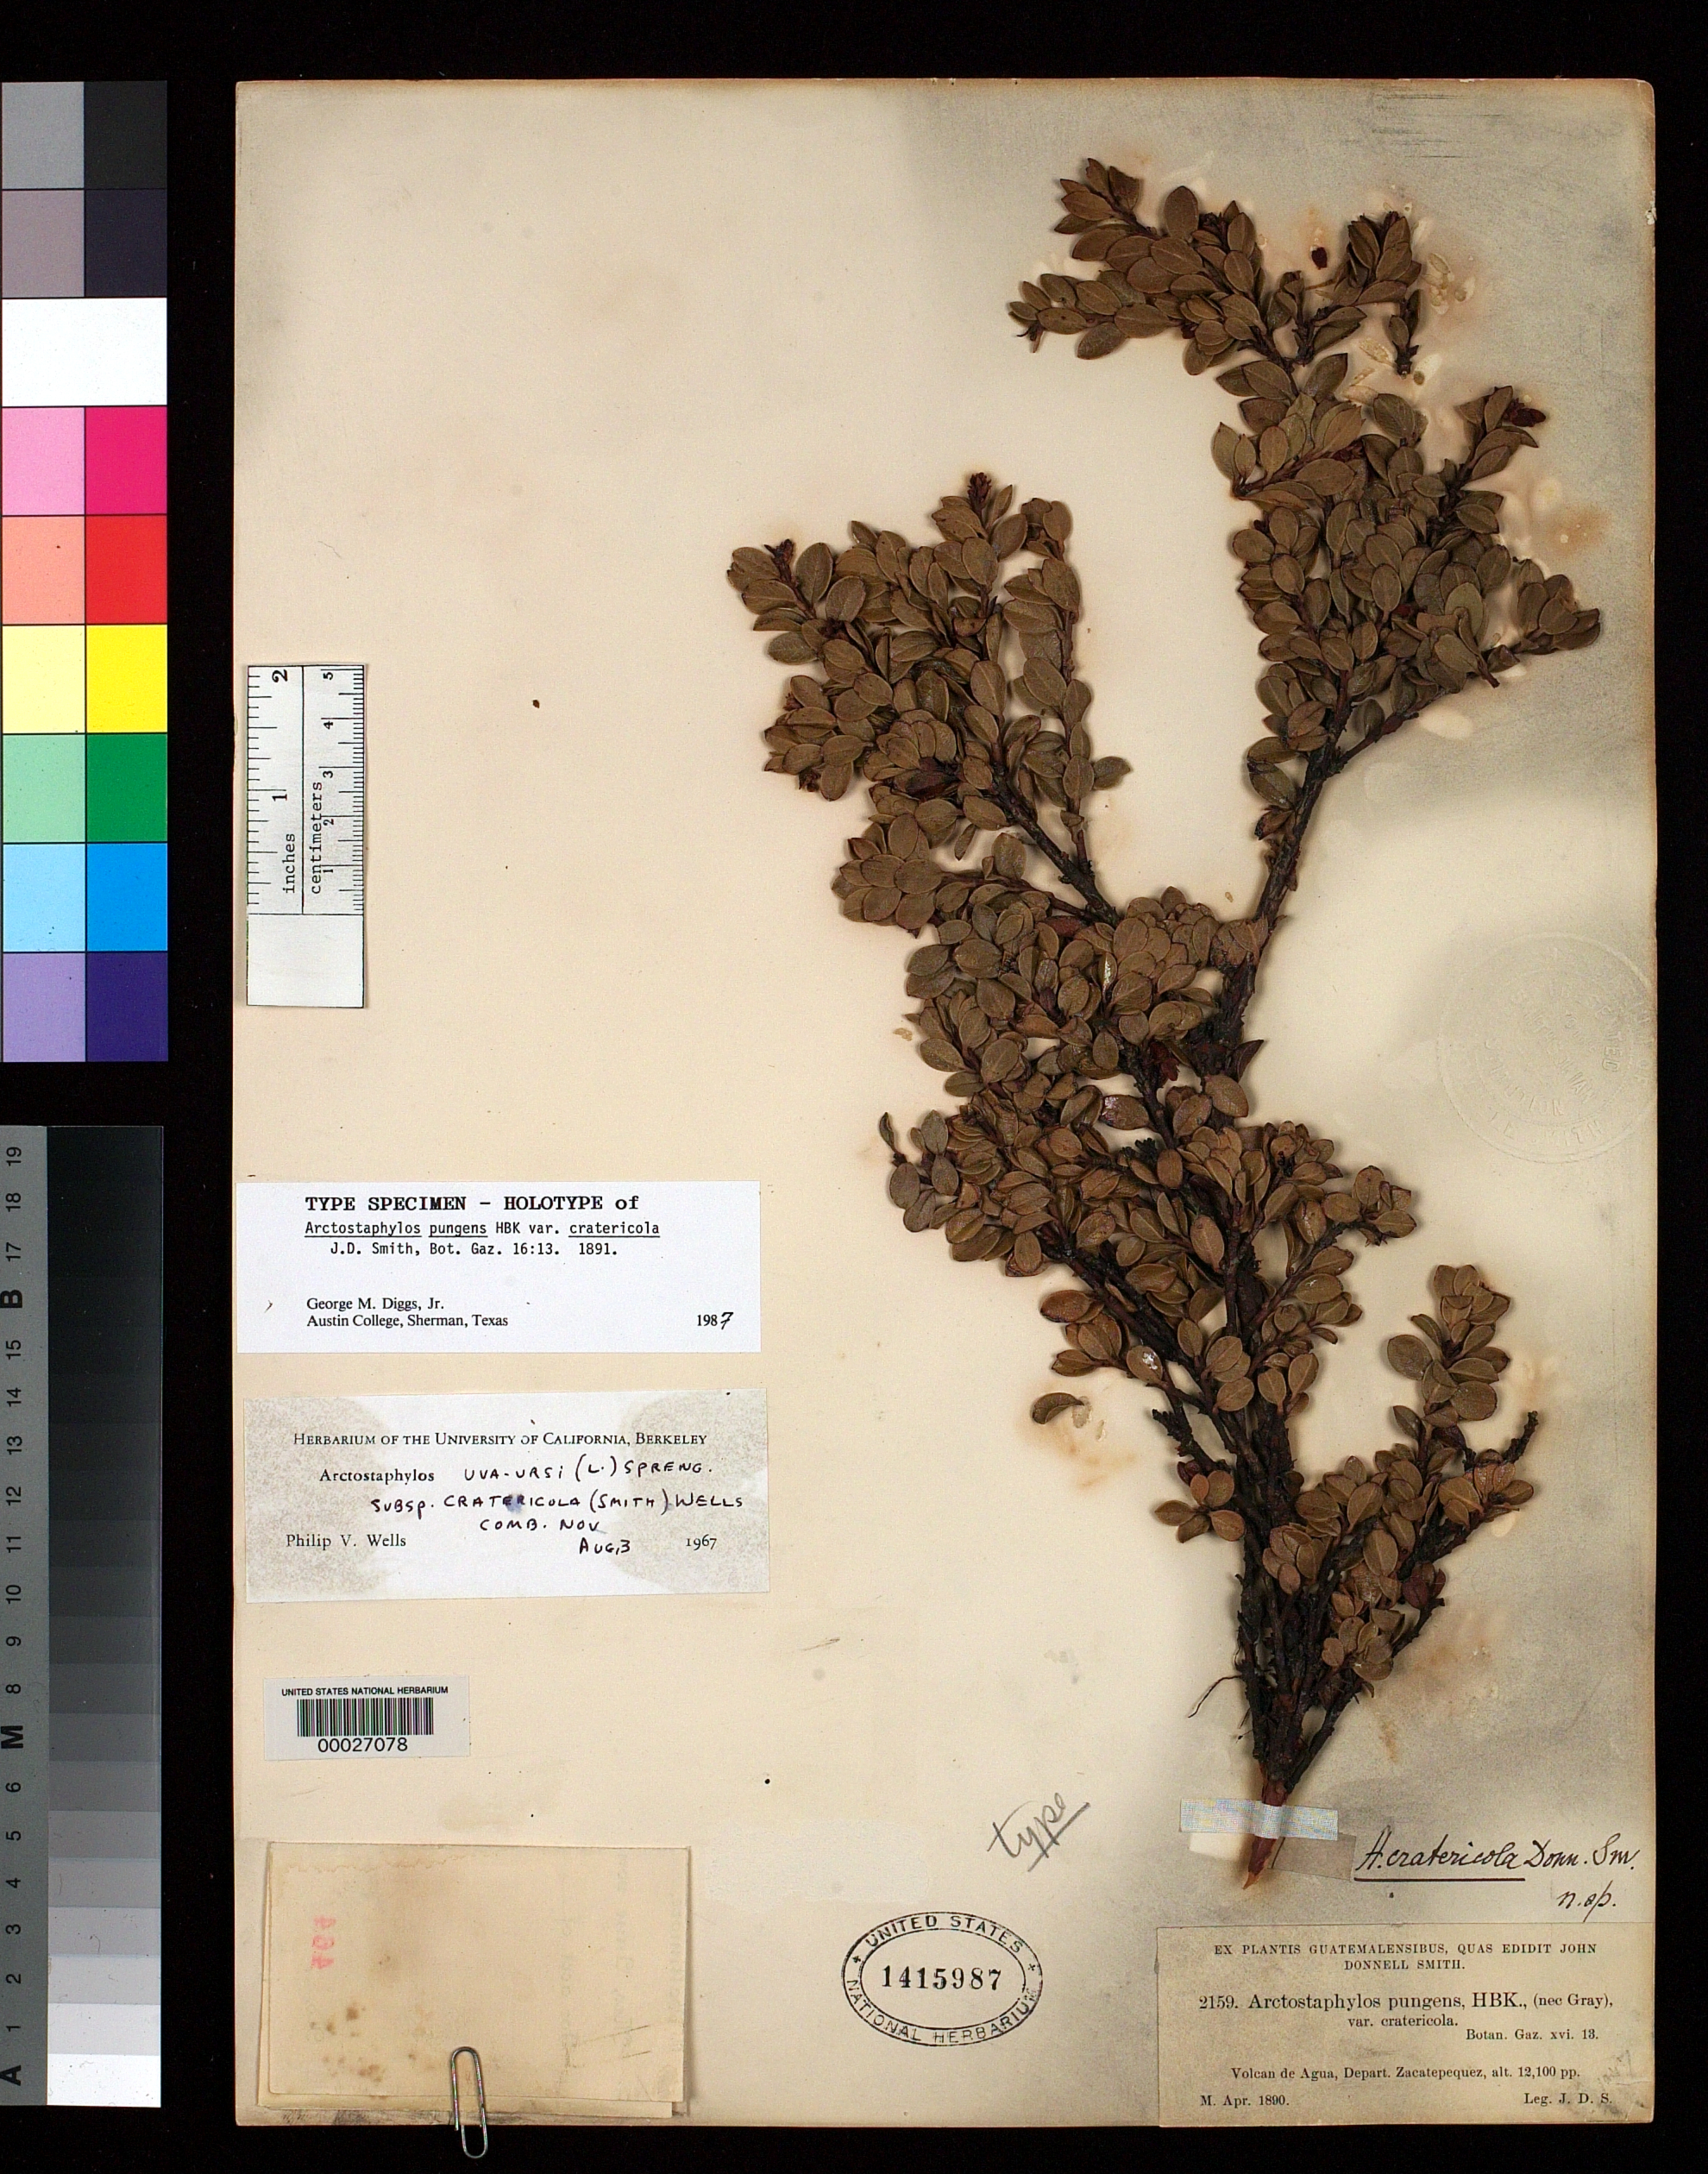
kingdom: Plantae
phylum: Tracheophyta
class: Magnoliopsida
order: Ericales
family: Ericaceae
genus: Arctostaphylos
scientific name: Arctostaphylos pungens var. cratericola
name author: Donn. Sm.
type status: Type Collection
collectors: J. Donnell Smith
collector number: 2159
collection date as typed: Apr 1890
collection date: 1890-04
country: Guatemala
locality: Volcan de Agua.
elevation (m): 366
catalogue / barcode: US 1415987